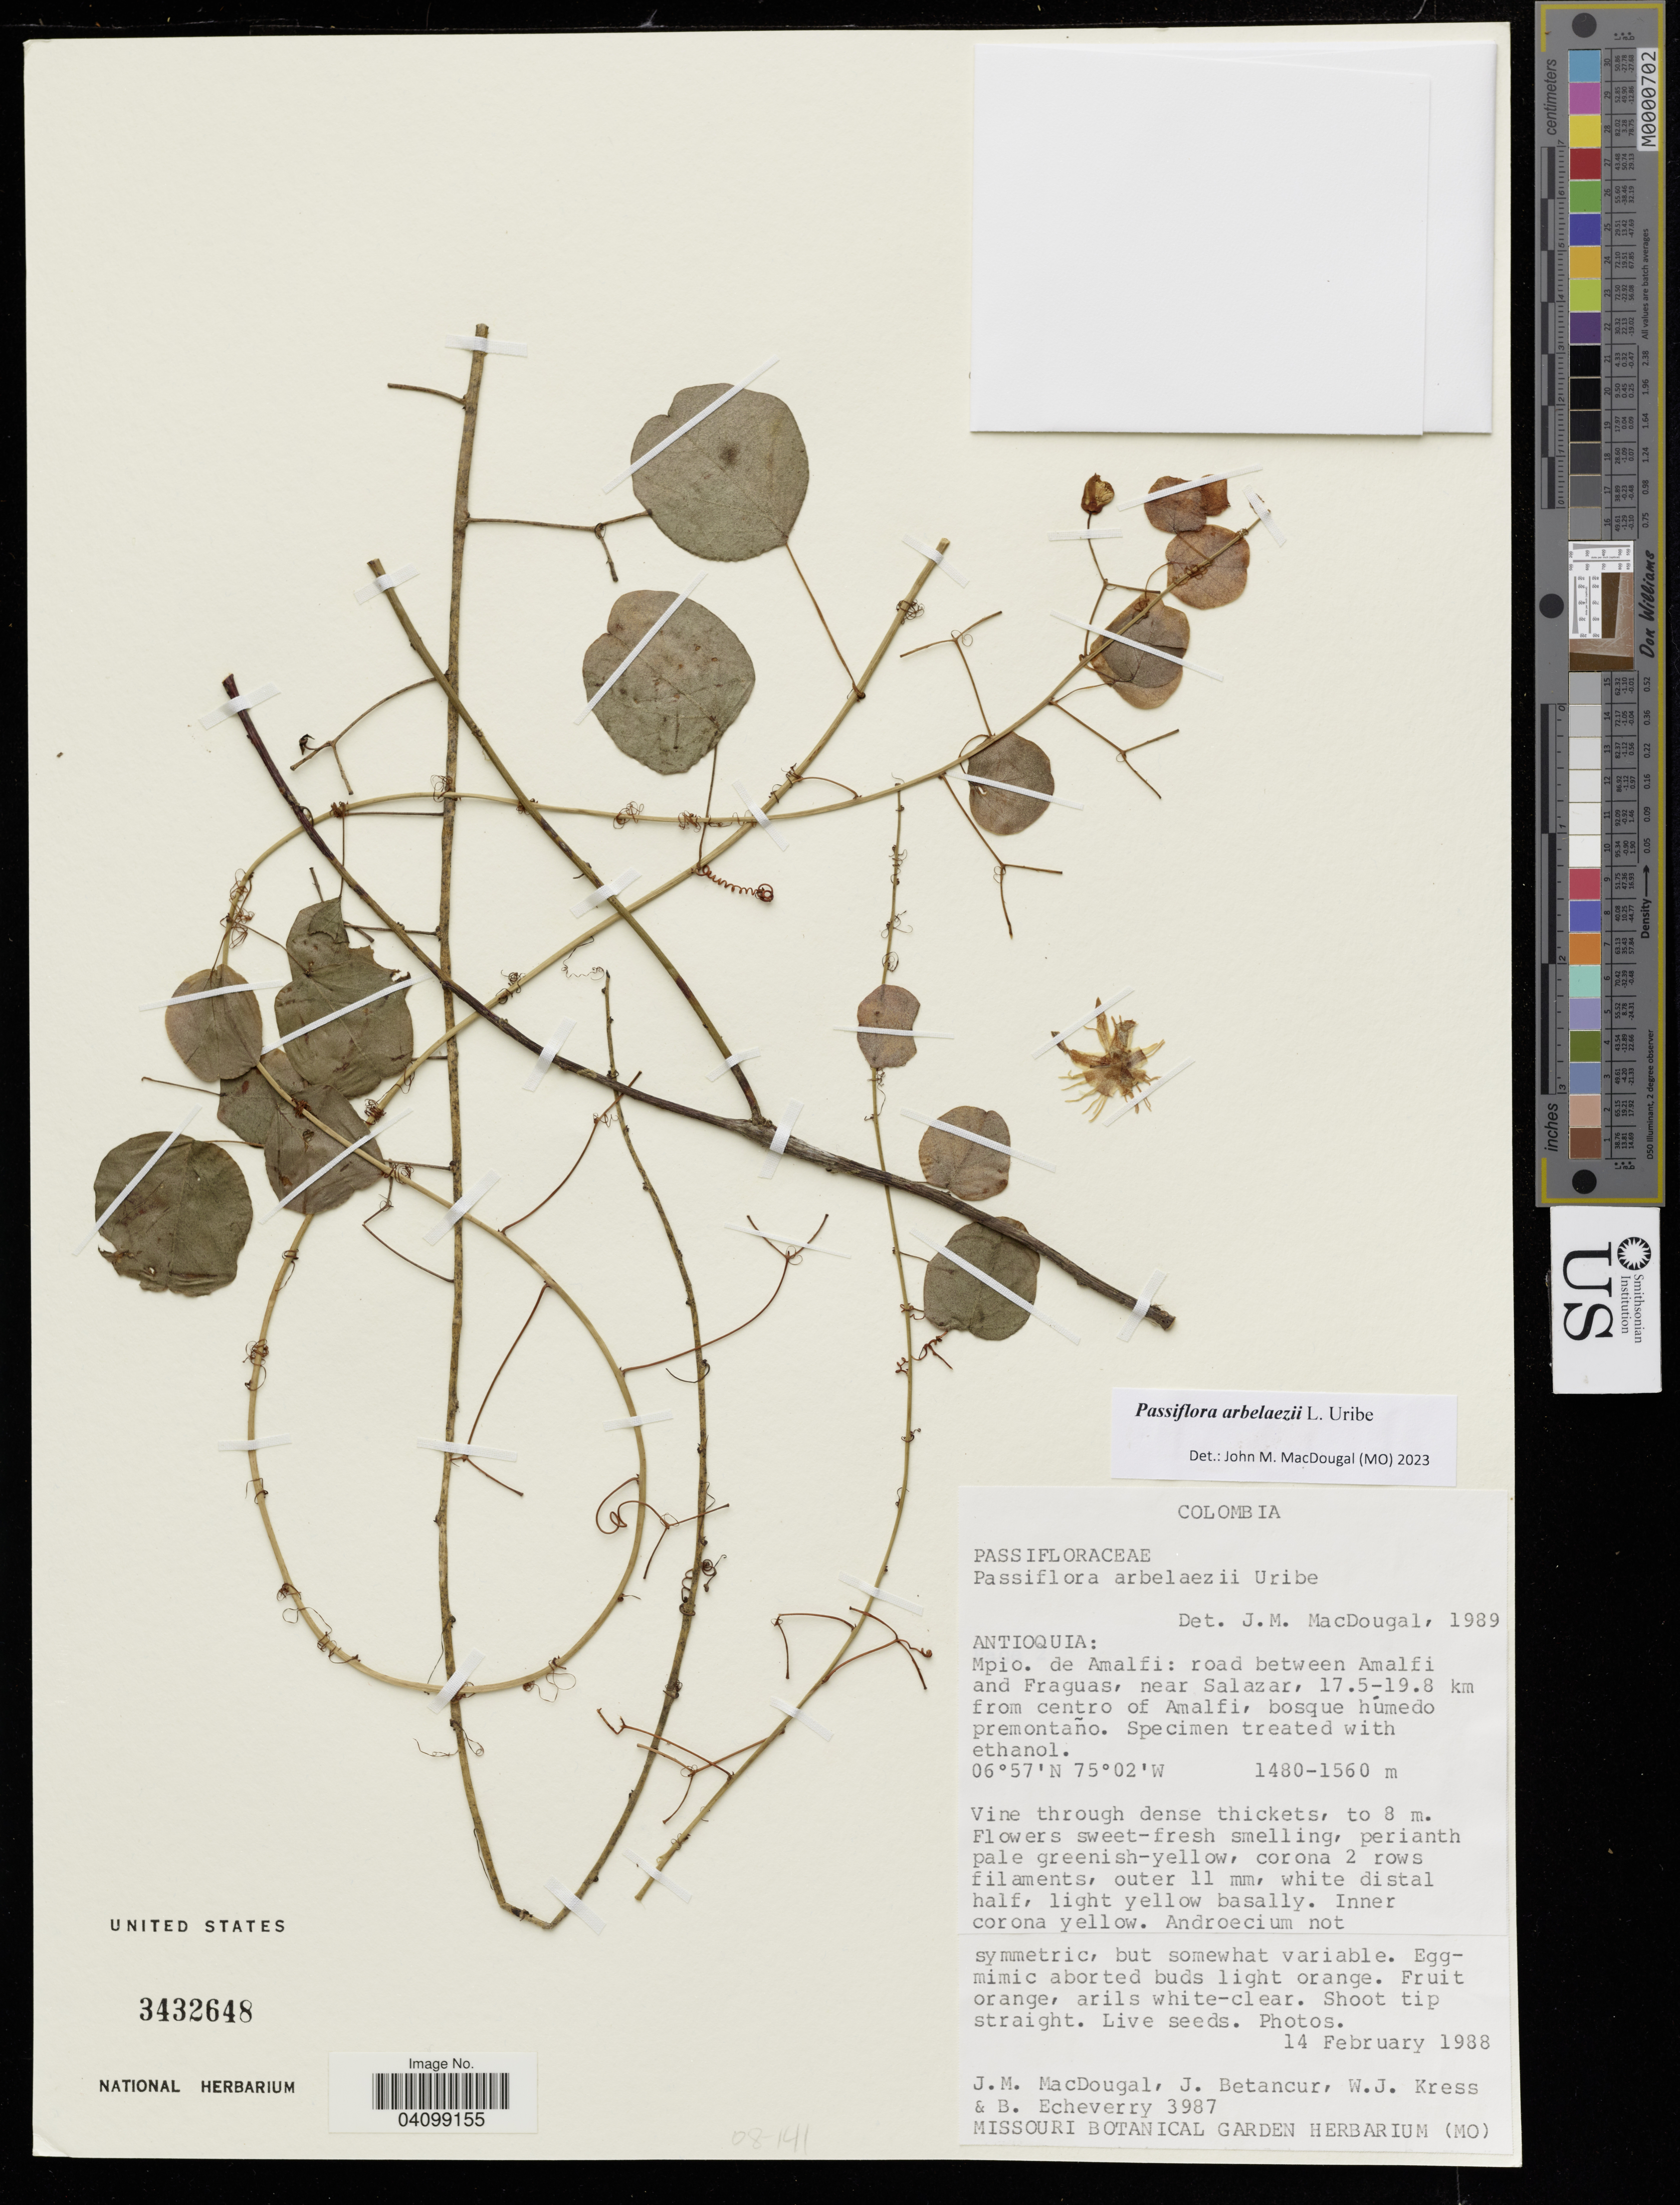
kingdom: Plantae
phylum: Tracheophyta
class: Magnoliopsida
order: Malpighiales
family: Passifloraceae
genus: Passiflora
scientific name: Passiflora arbelaezii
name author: L. Uribe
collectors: J. MacDougall, J. Betancur & W. J. Kress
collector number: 3987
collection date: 1988-02-14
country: Colombia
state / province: Amazonas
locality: Mpio. de Amalfi: road between Amalfi and Fraguas, near Salazar, 17.5–19.8 km from centro of Amalfi, bosque húmedo premontano.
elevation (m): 1480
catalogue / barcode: US 3432648